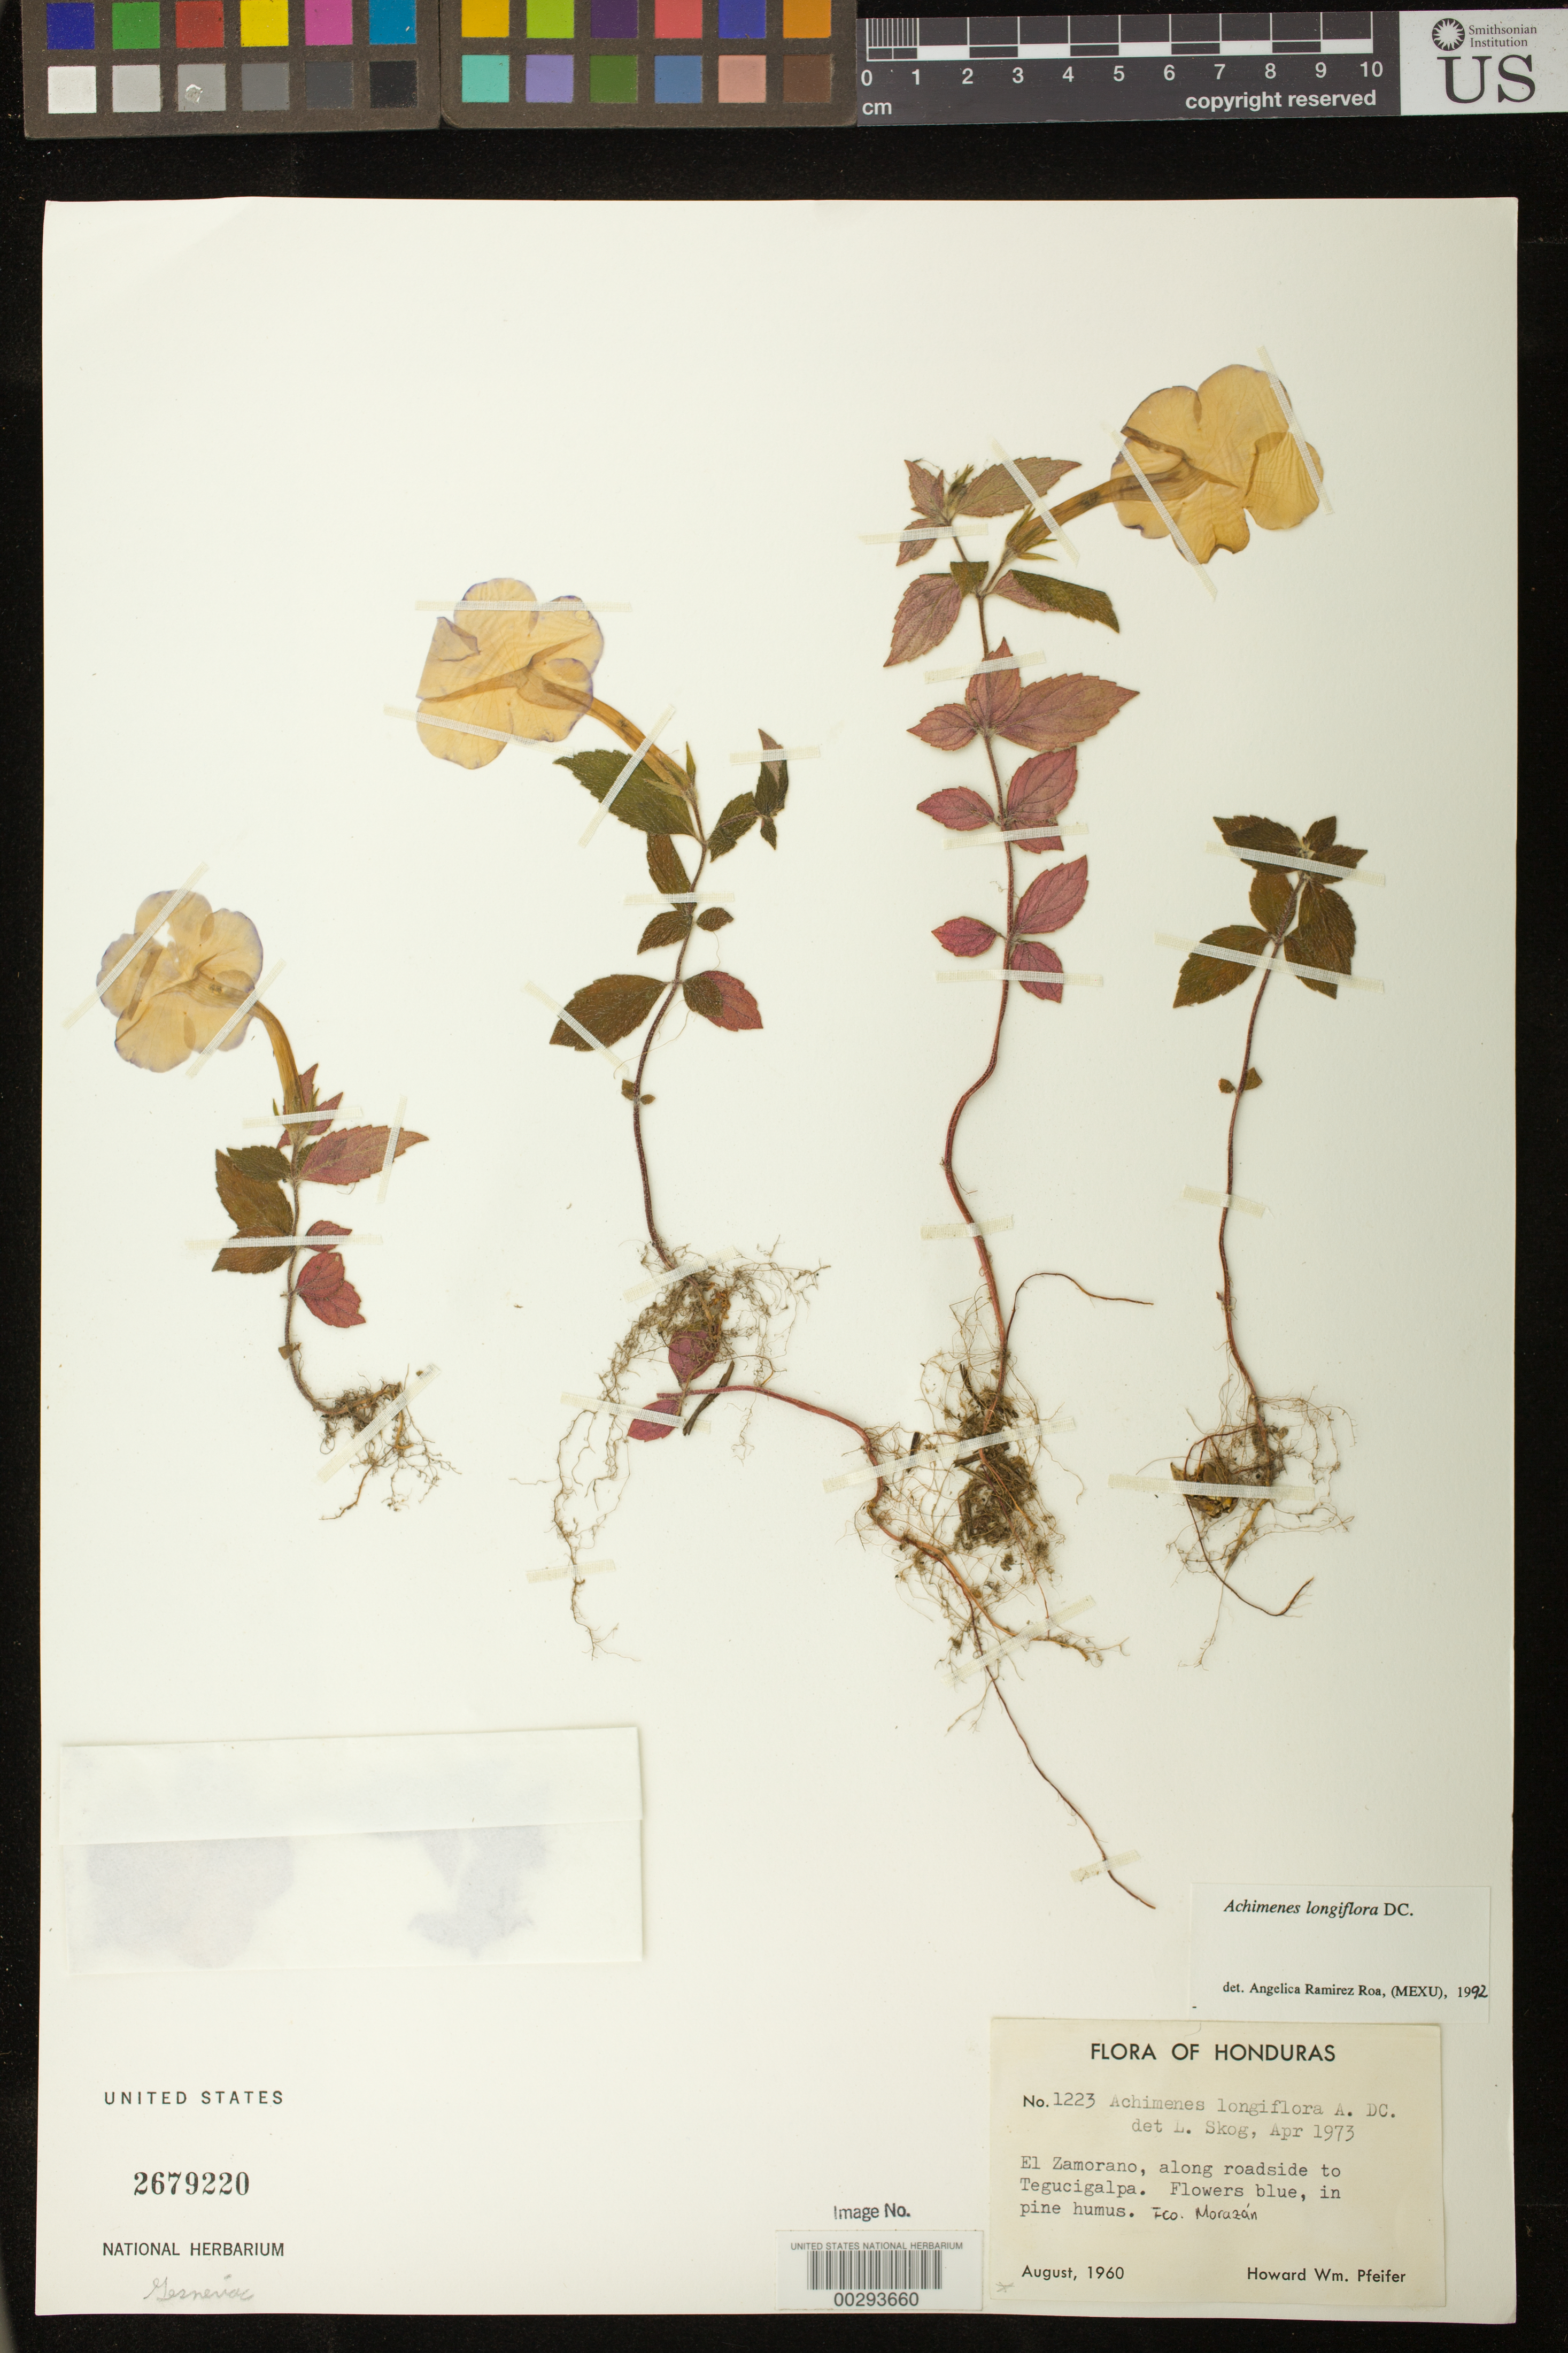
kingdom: Plantae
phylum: Tracheophyta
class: Magnoliopsida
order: Lamiales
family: Gesneriaceae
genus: Achimenes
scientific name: Achimenes longiflora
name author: DC.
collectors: H. W. Pfeifer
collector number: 1223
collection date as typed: Aug 1960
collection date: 1960-08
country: Honduras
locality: El Zamorano, along roadside to Tegucigalpa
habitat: Inpine humus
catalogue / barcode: US 2679220